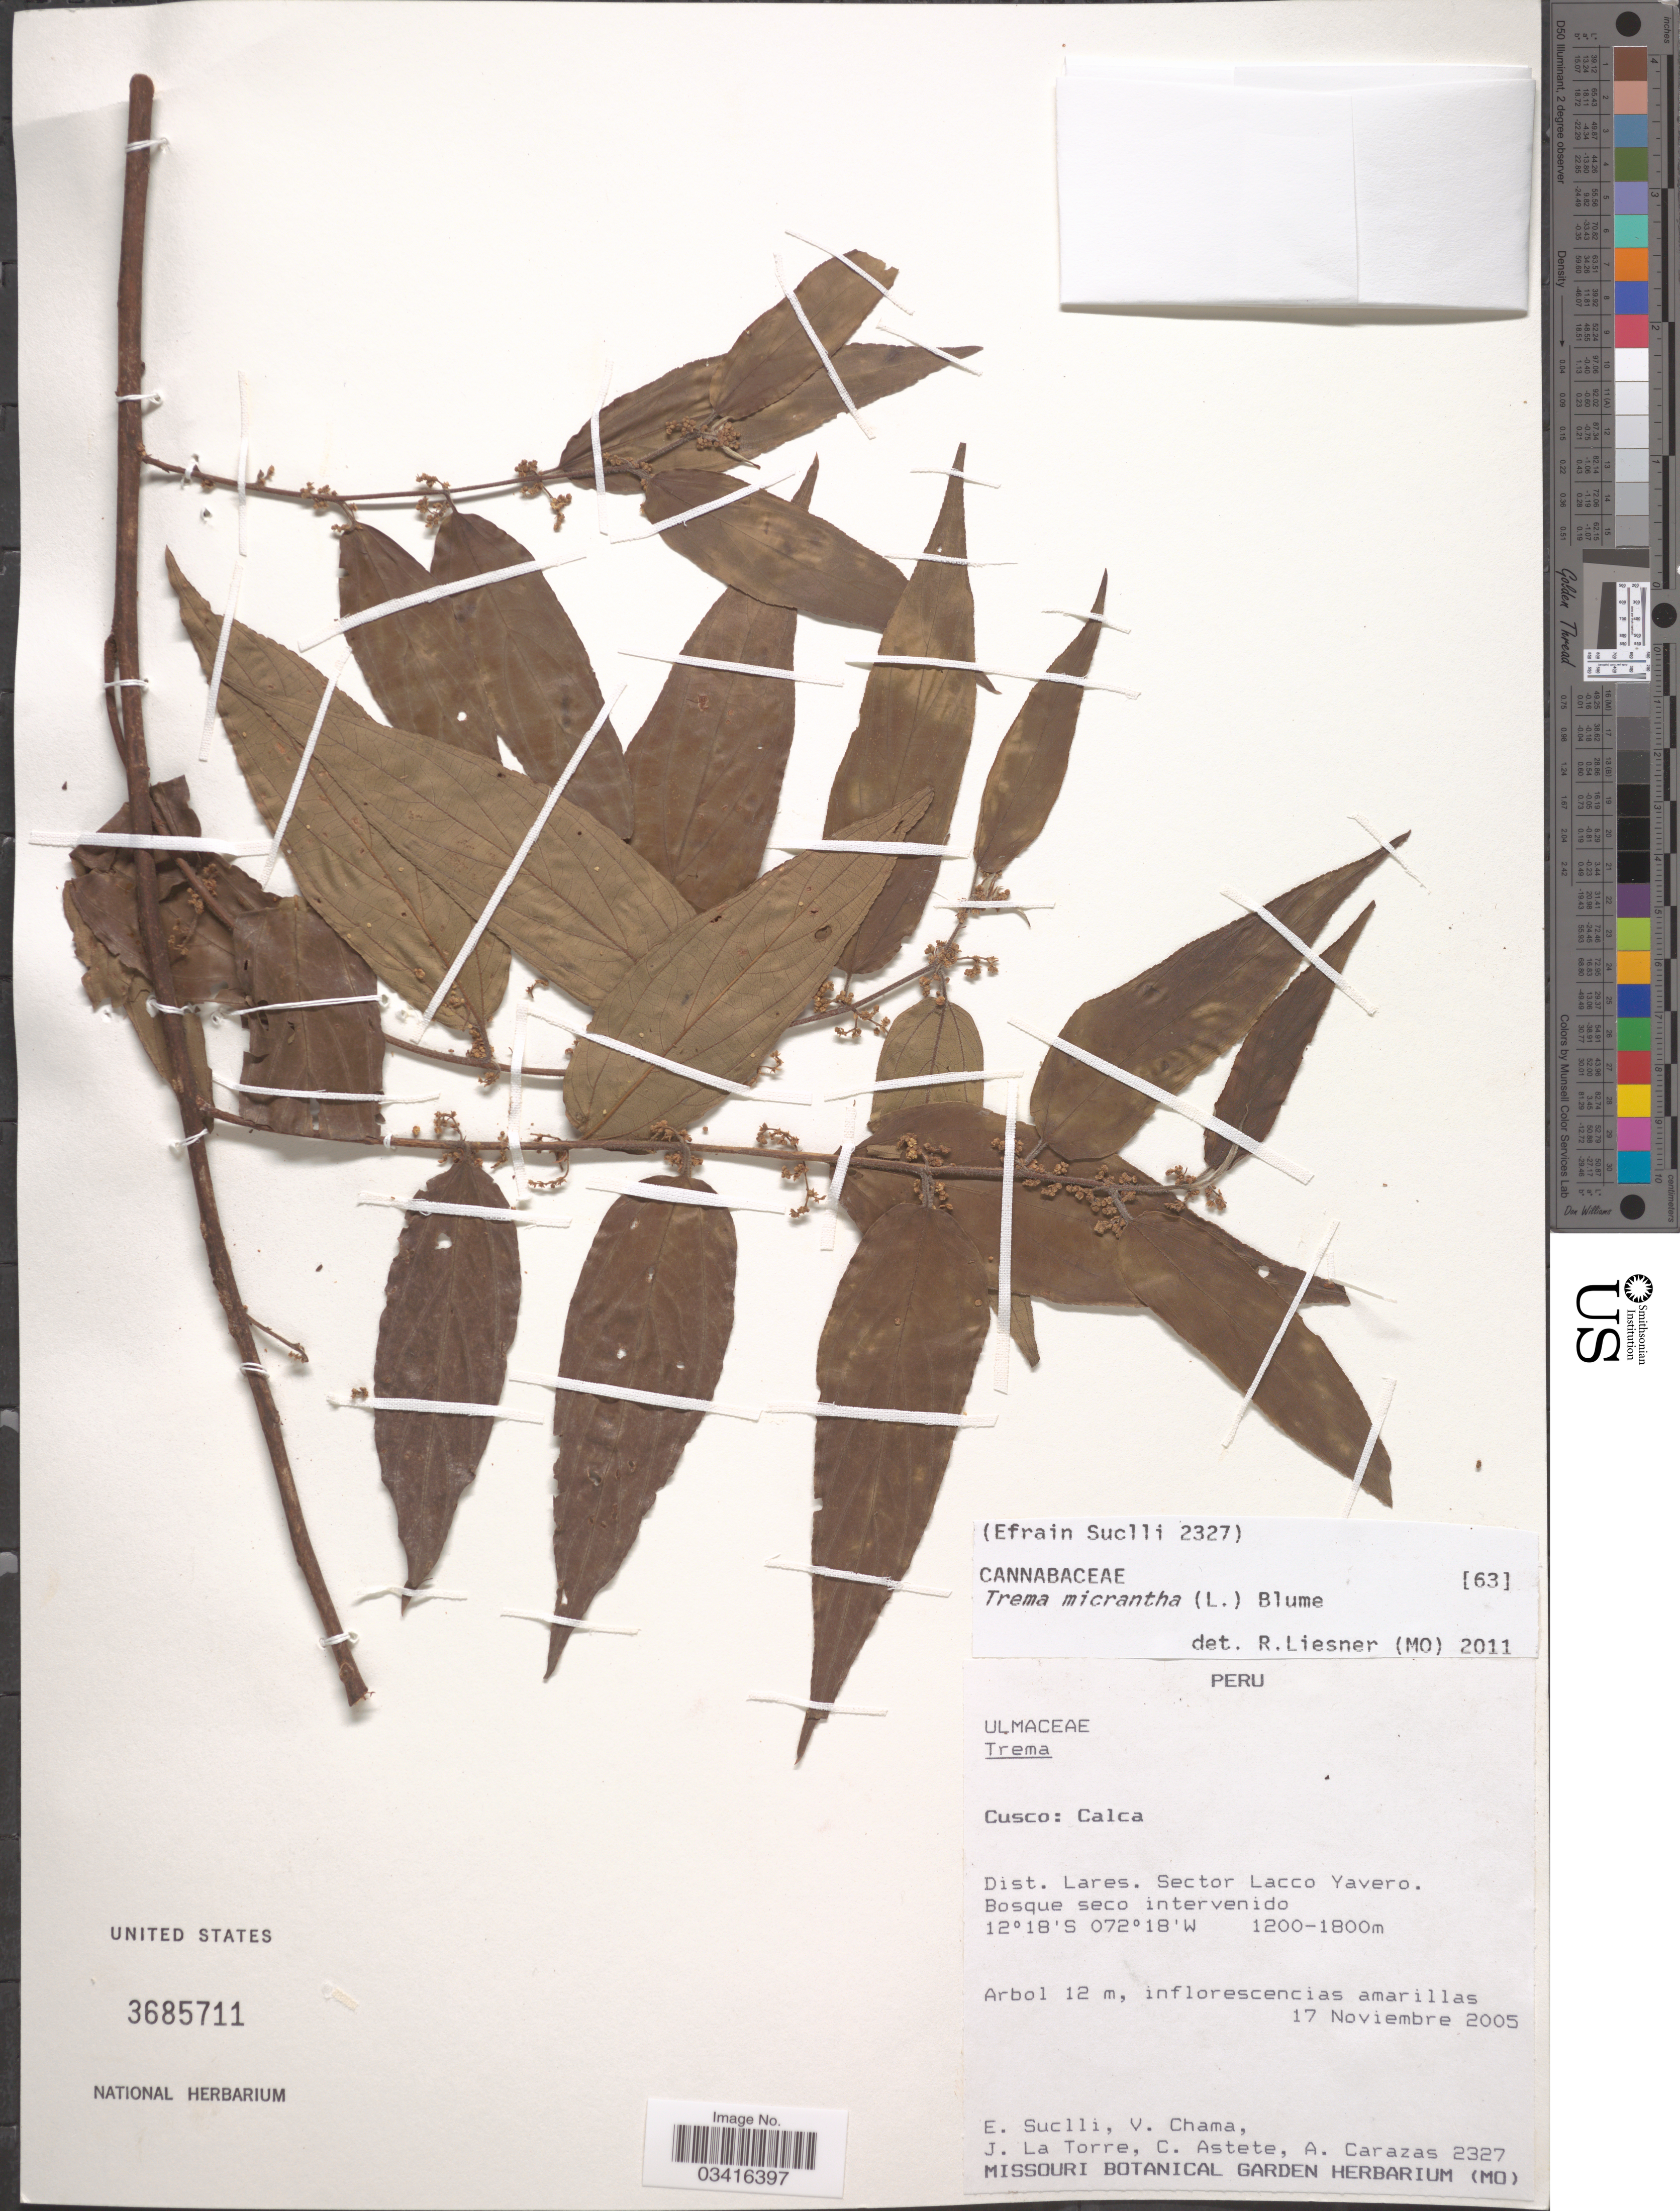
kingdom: Plantae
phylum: Tracheophyta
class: Magnoliopsida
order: Rosales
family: Cannabaceae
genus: Trema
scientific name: Trema micranthum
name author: (L.) Blume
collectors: E. Suclli, V. Chama, J. La Torre, C. Astete & A. Carazas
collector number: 2327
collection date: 2005-11-17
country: Peru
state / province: Cusco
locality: Calca. Dist. Lares. Sector Lacco Yavero.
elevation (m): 1200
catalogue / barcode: US 3685711